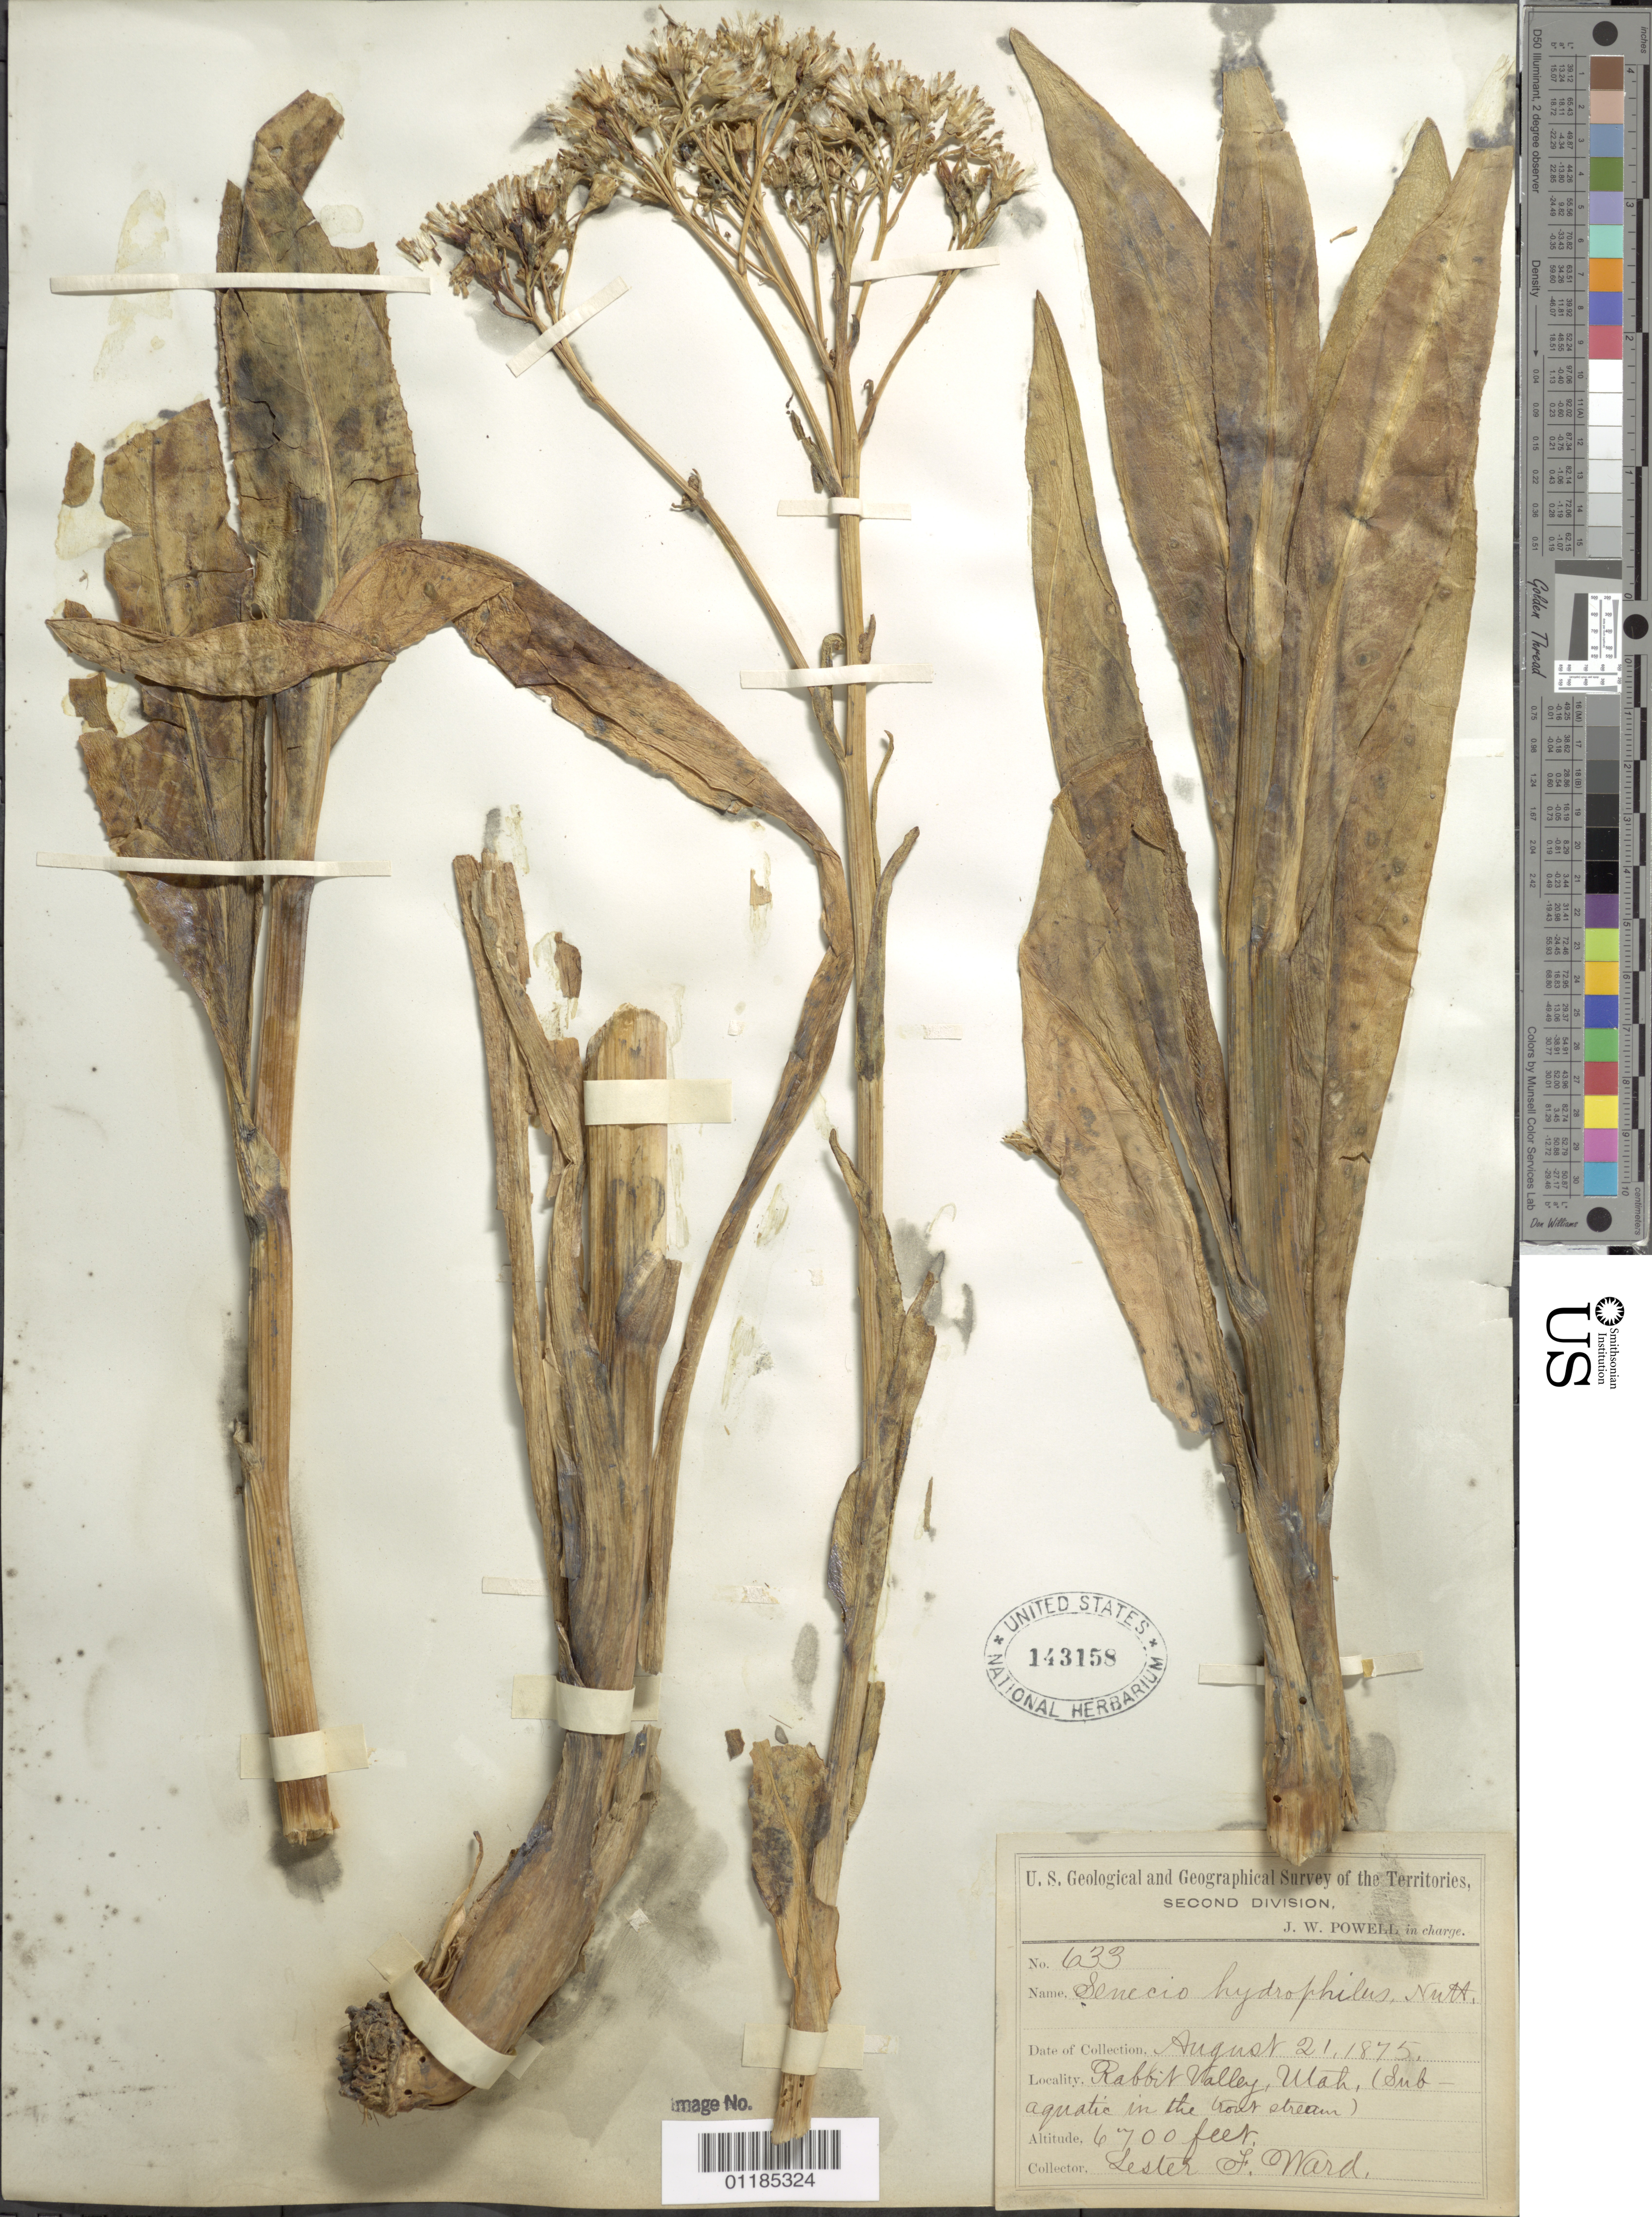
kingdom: Plantae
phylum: Tracheophyta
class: Magnoliopsida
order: Asterales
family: Asteraceae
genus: Senecio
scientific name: Senecio hydrophilus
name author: Nutt.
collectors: L. F. Ward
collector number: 633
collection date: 1875-08-21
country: United States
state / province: Utah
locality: Rabbit Valley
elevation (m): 2042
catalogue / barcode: US 143158